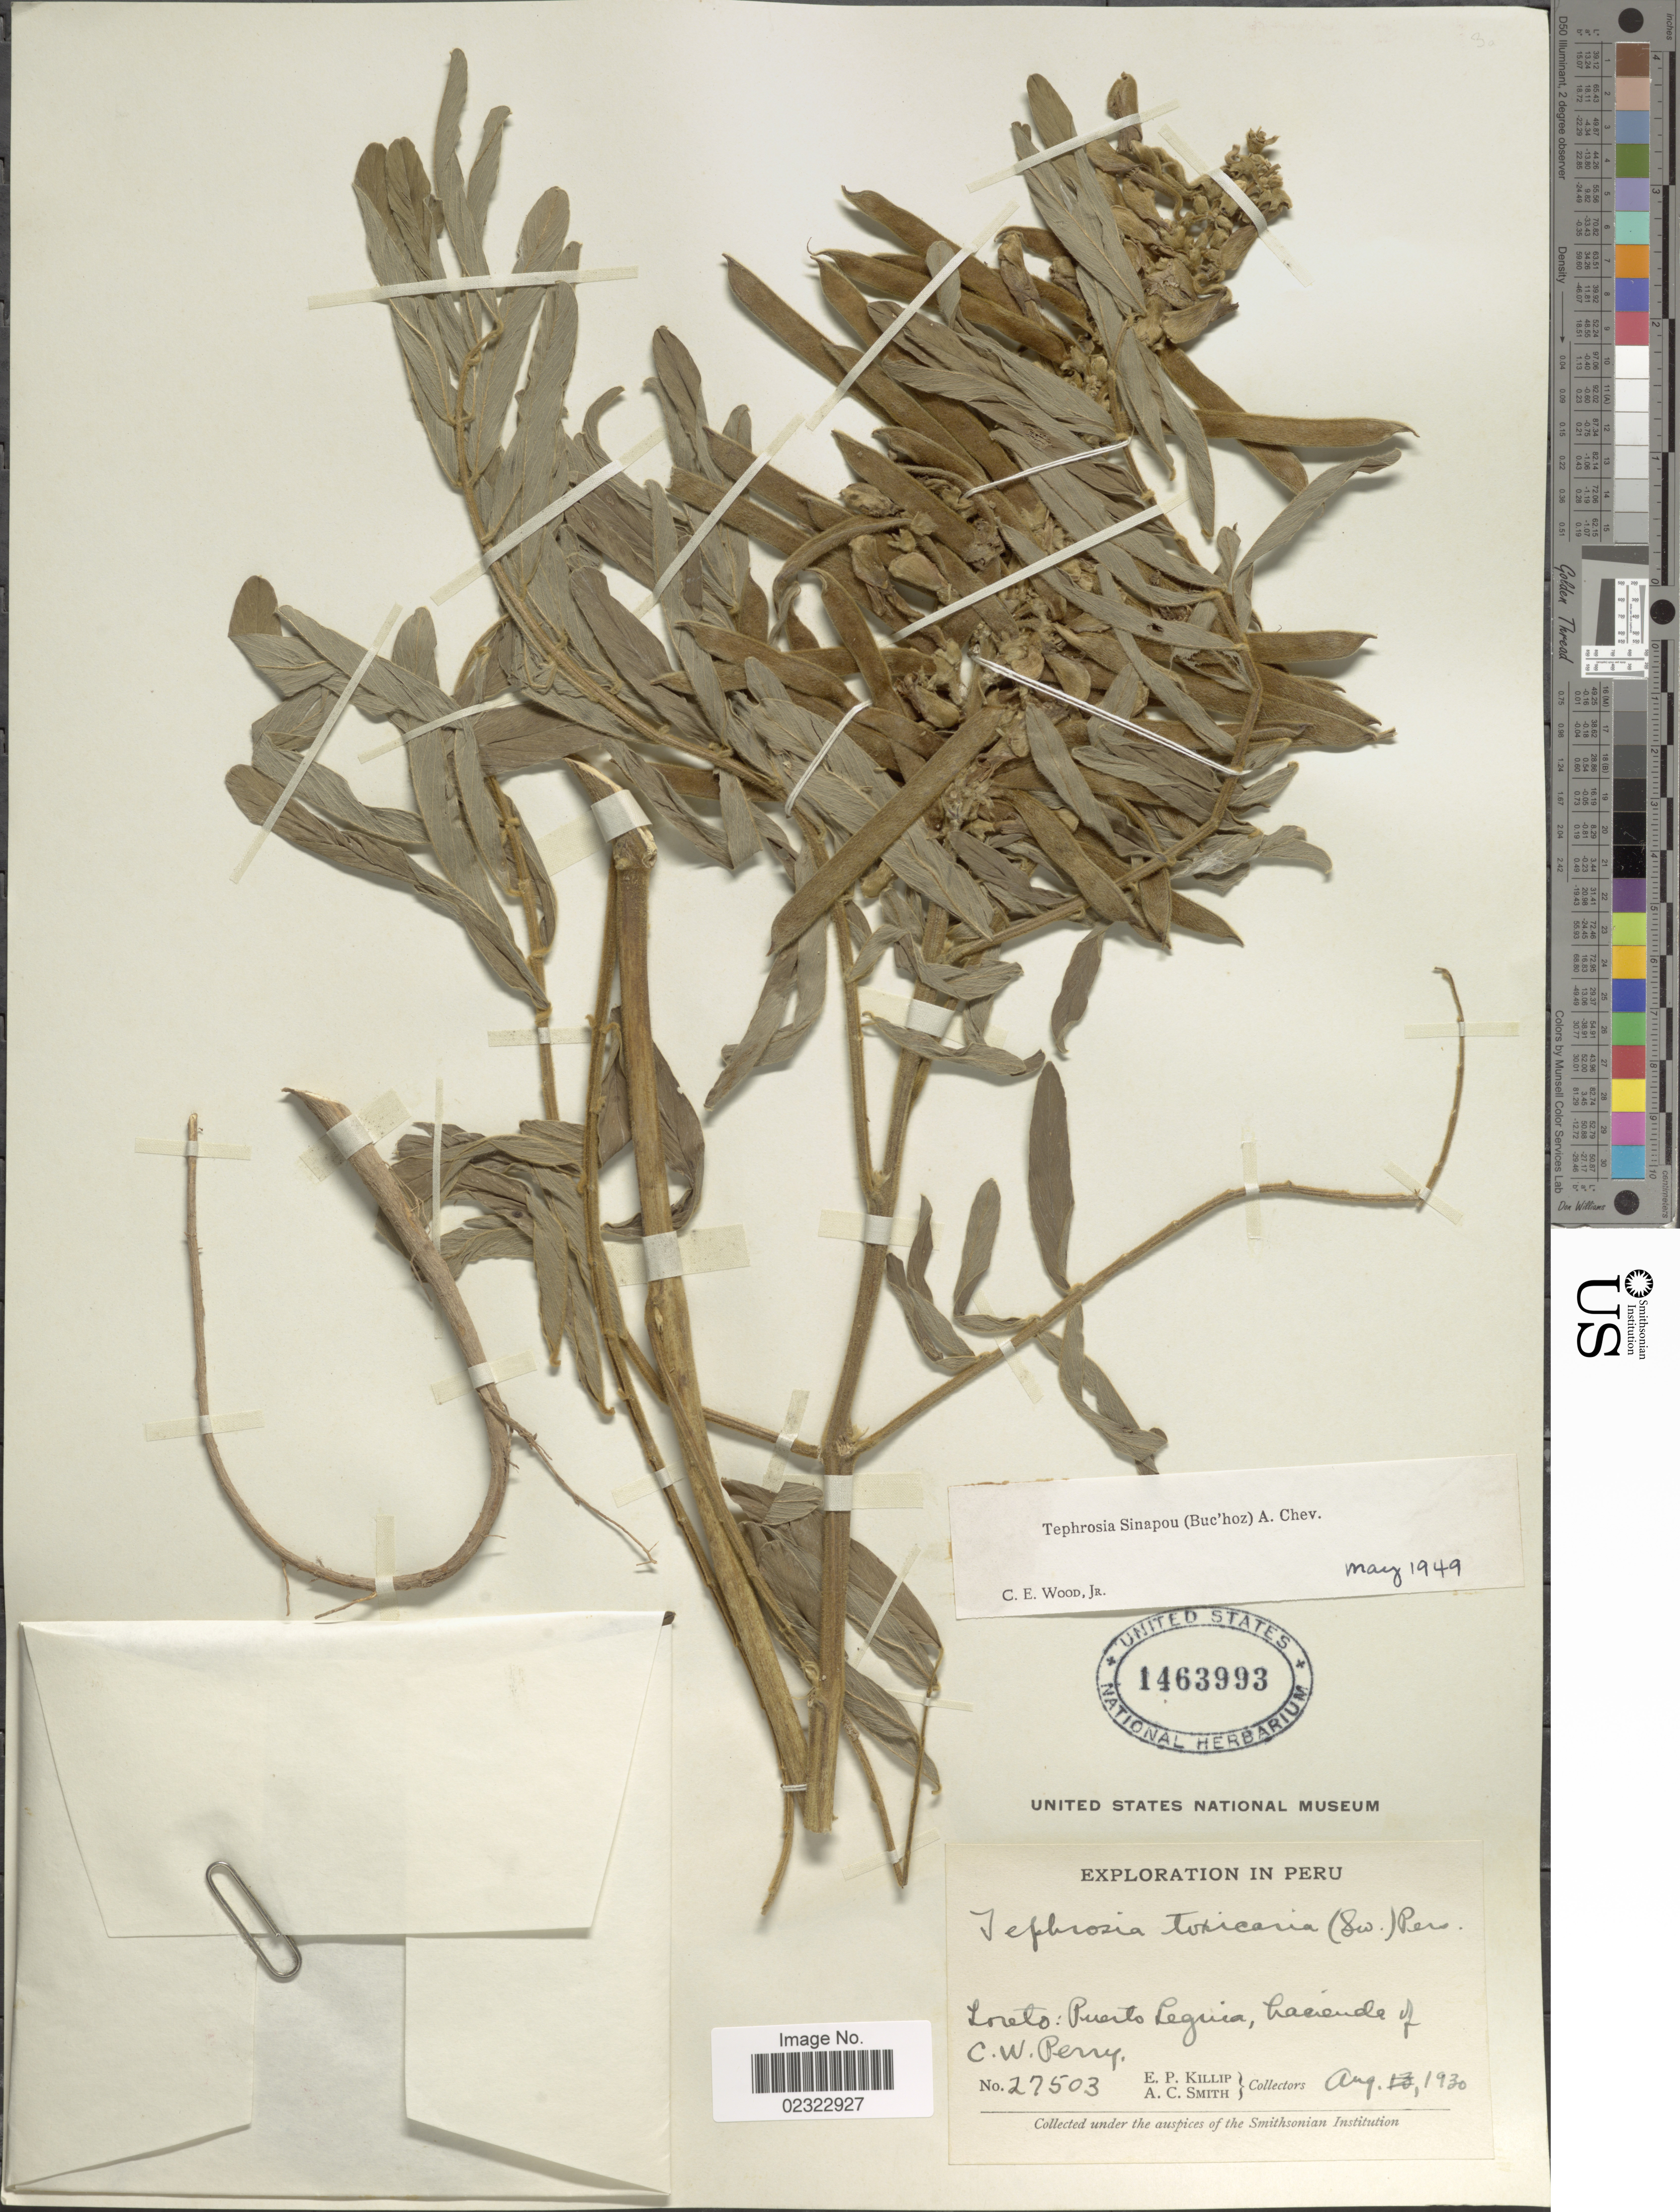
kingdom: Plantae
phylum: Tracheophyta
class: Magnoliopsida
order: Fabales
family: Fabaceae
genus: Tephrosia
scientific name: Tephrosia sinapou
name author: (Buc'hoz) A. Chev.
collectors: E. P. Killip & A. C. Smith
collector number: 27503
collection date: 1930-08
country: Peru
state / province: Loreto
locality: Loreto: Puerto Leguia, hacienda of C. W. Perry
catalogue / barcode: US 1463993